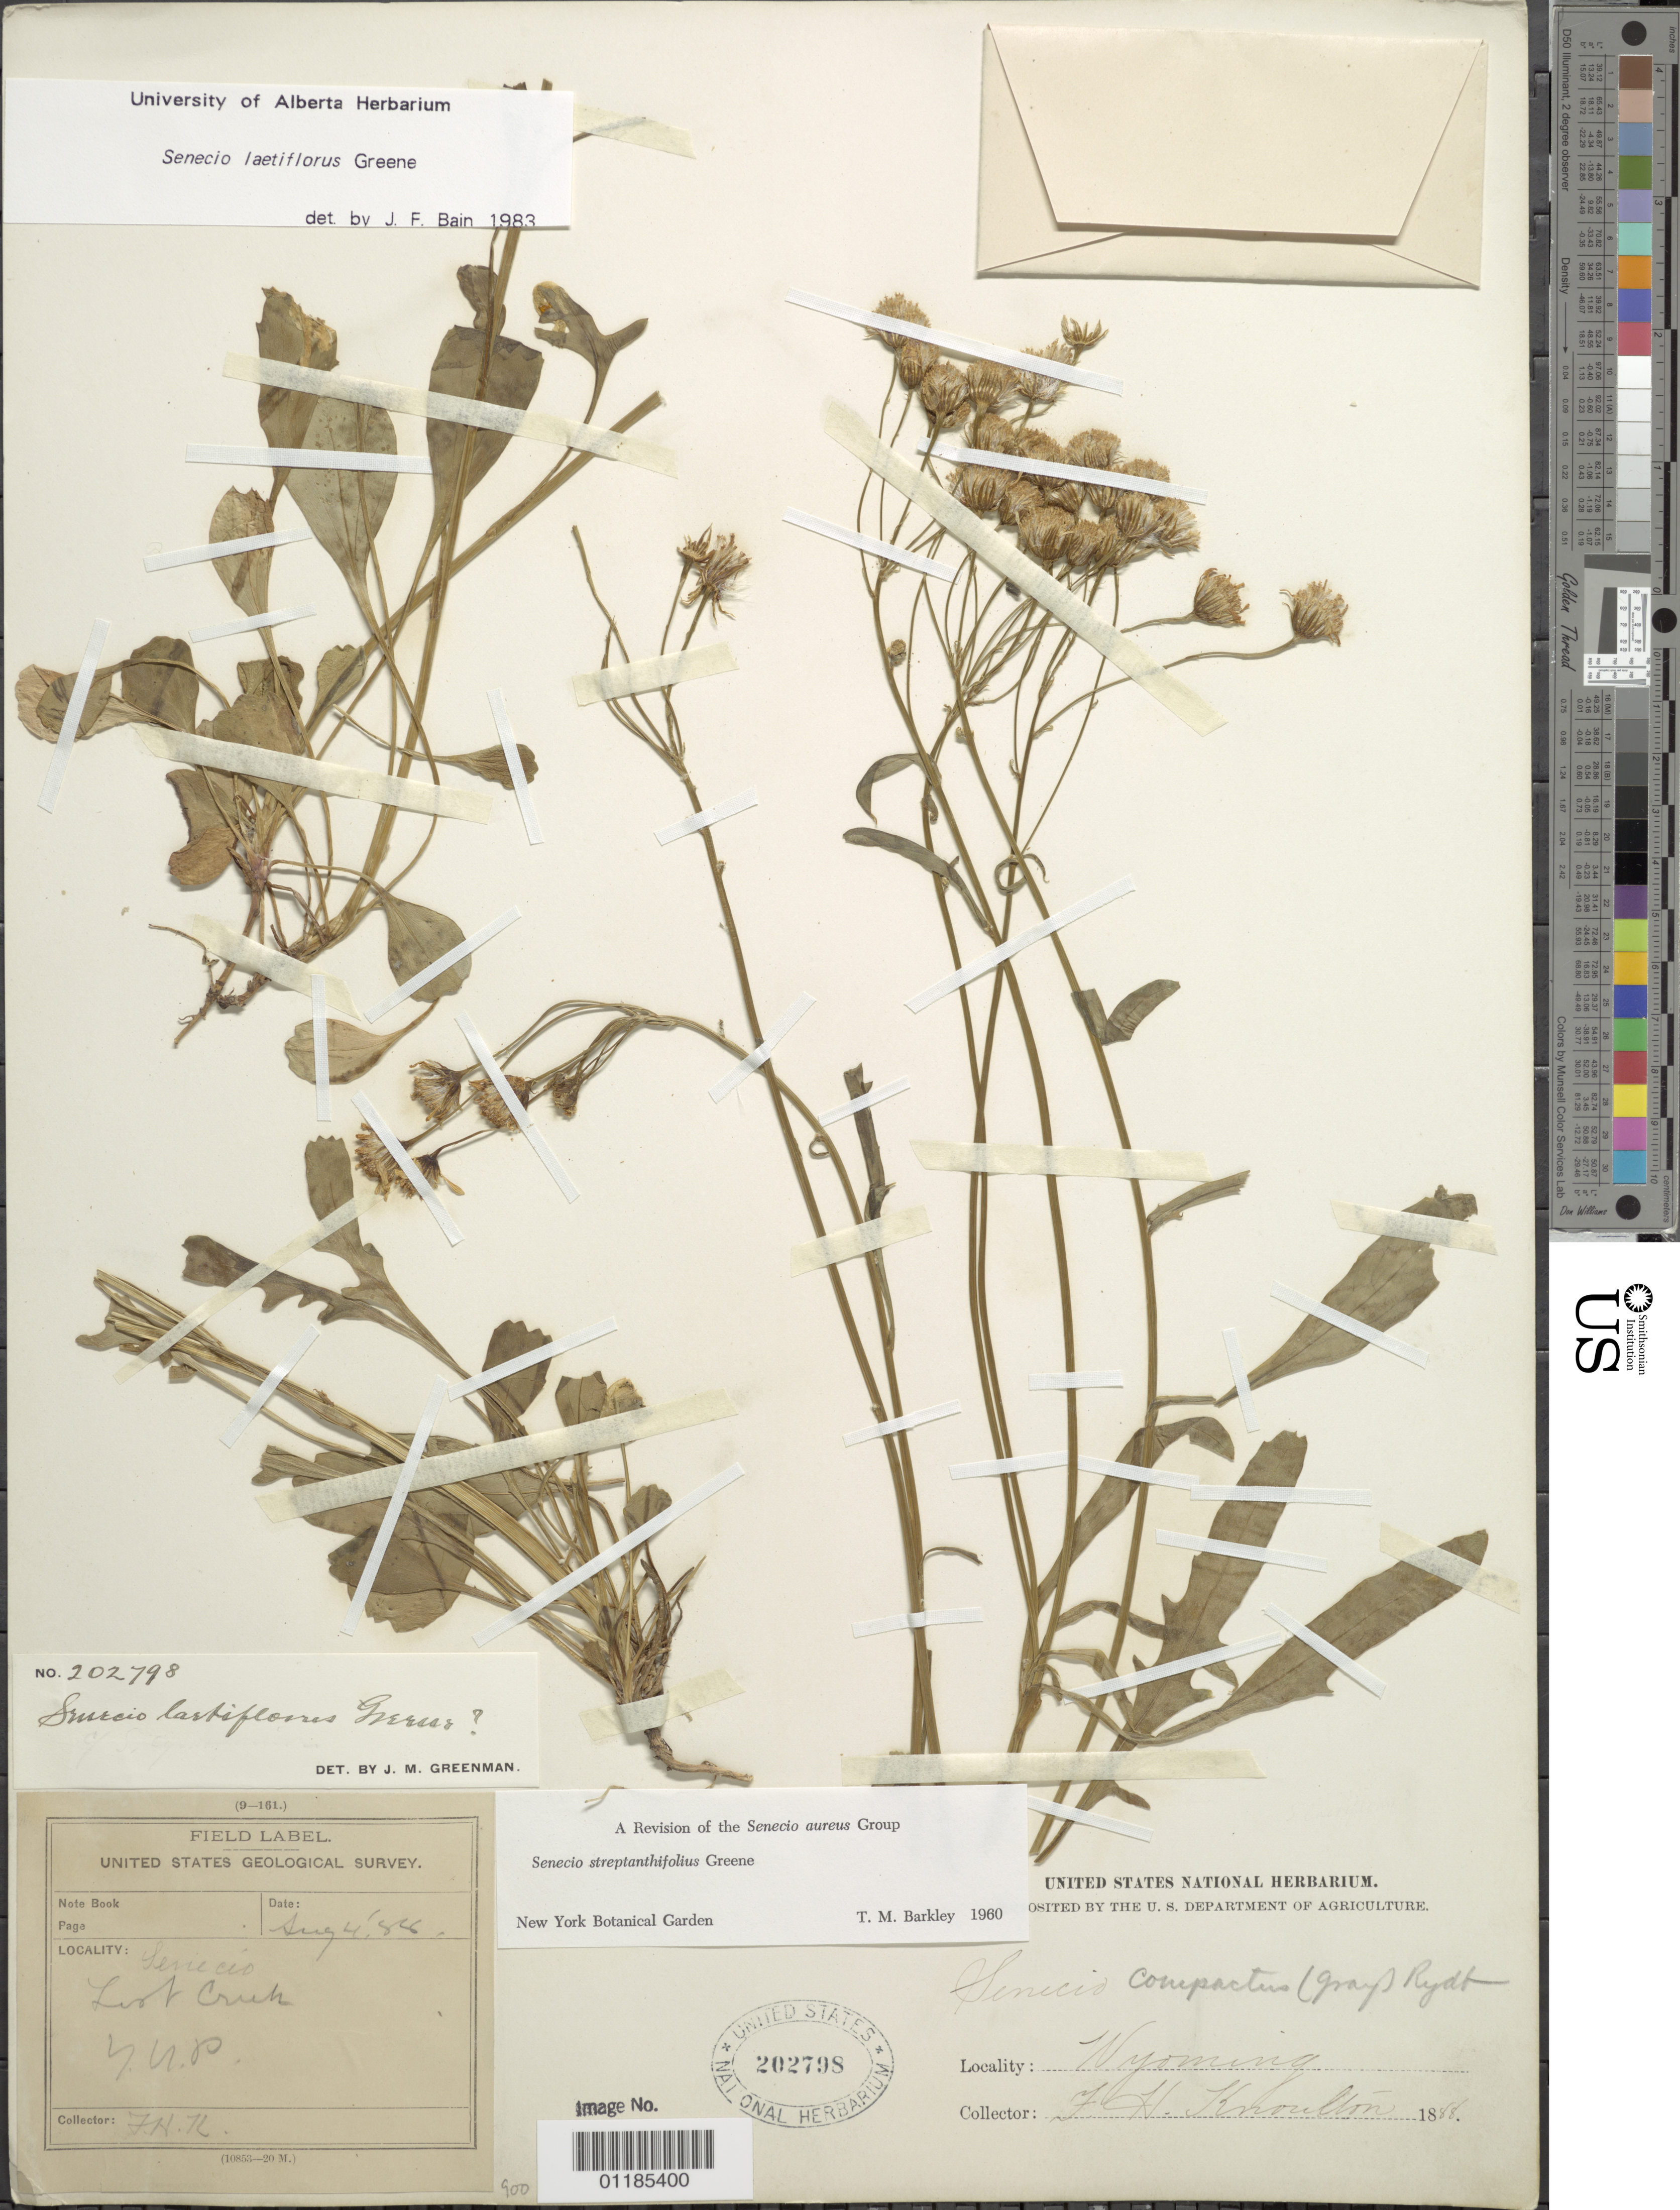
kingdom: Plantae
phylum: Tracheophyta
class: Magnoliopsida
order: Asterales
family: Asteraceae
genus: Senecio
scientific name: Senecio laetiflorus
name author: Greene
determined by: Bain, J. F.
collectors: F. H. Knowlton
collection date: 1888-08-04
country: United States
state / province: Wyoming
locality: Lost Creek, Yellowstone National Park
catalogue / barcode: US 202798